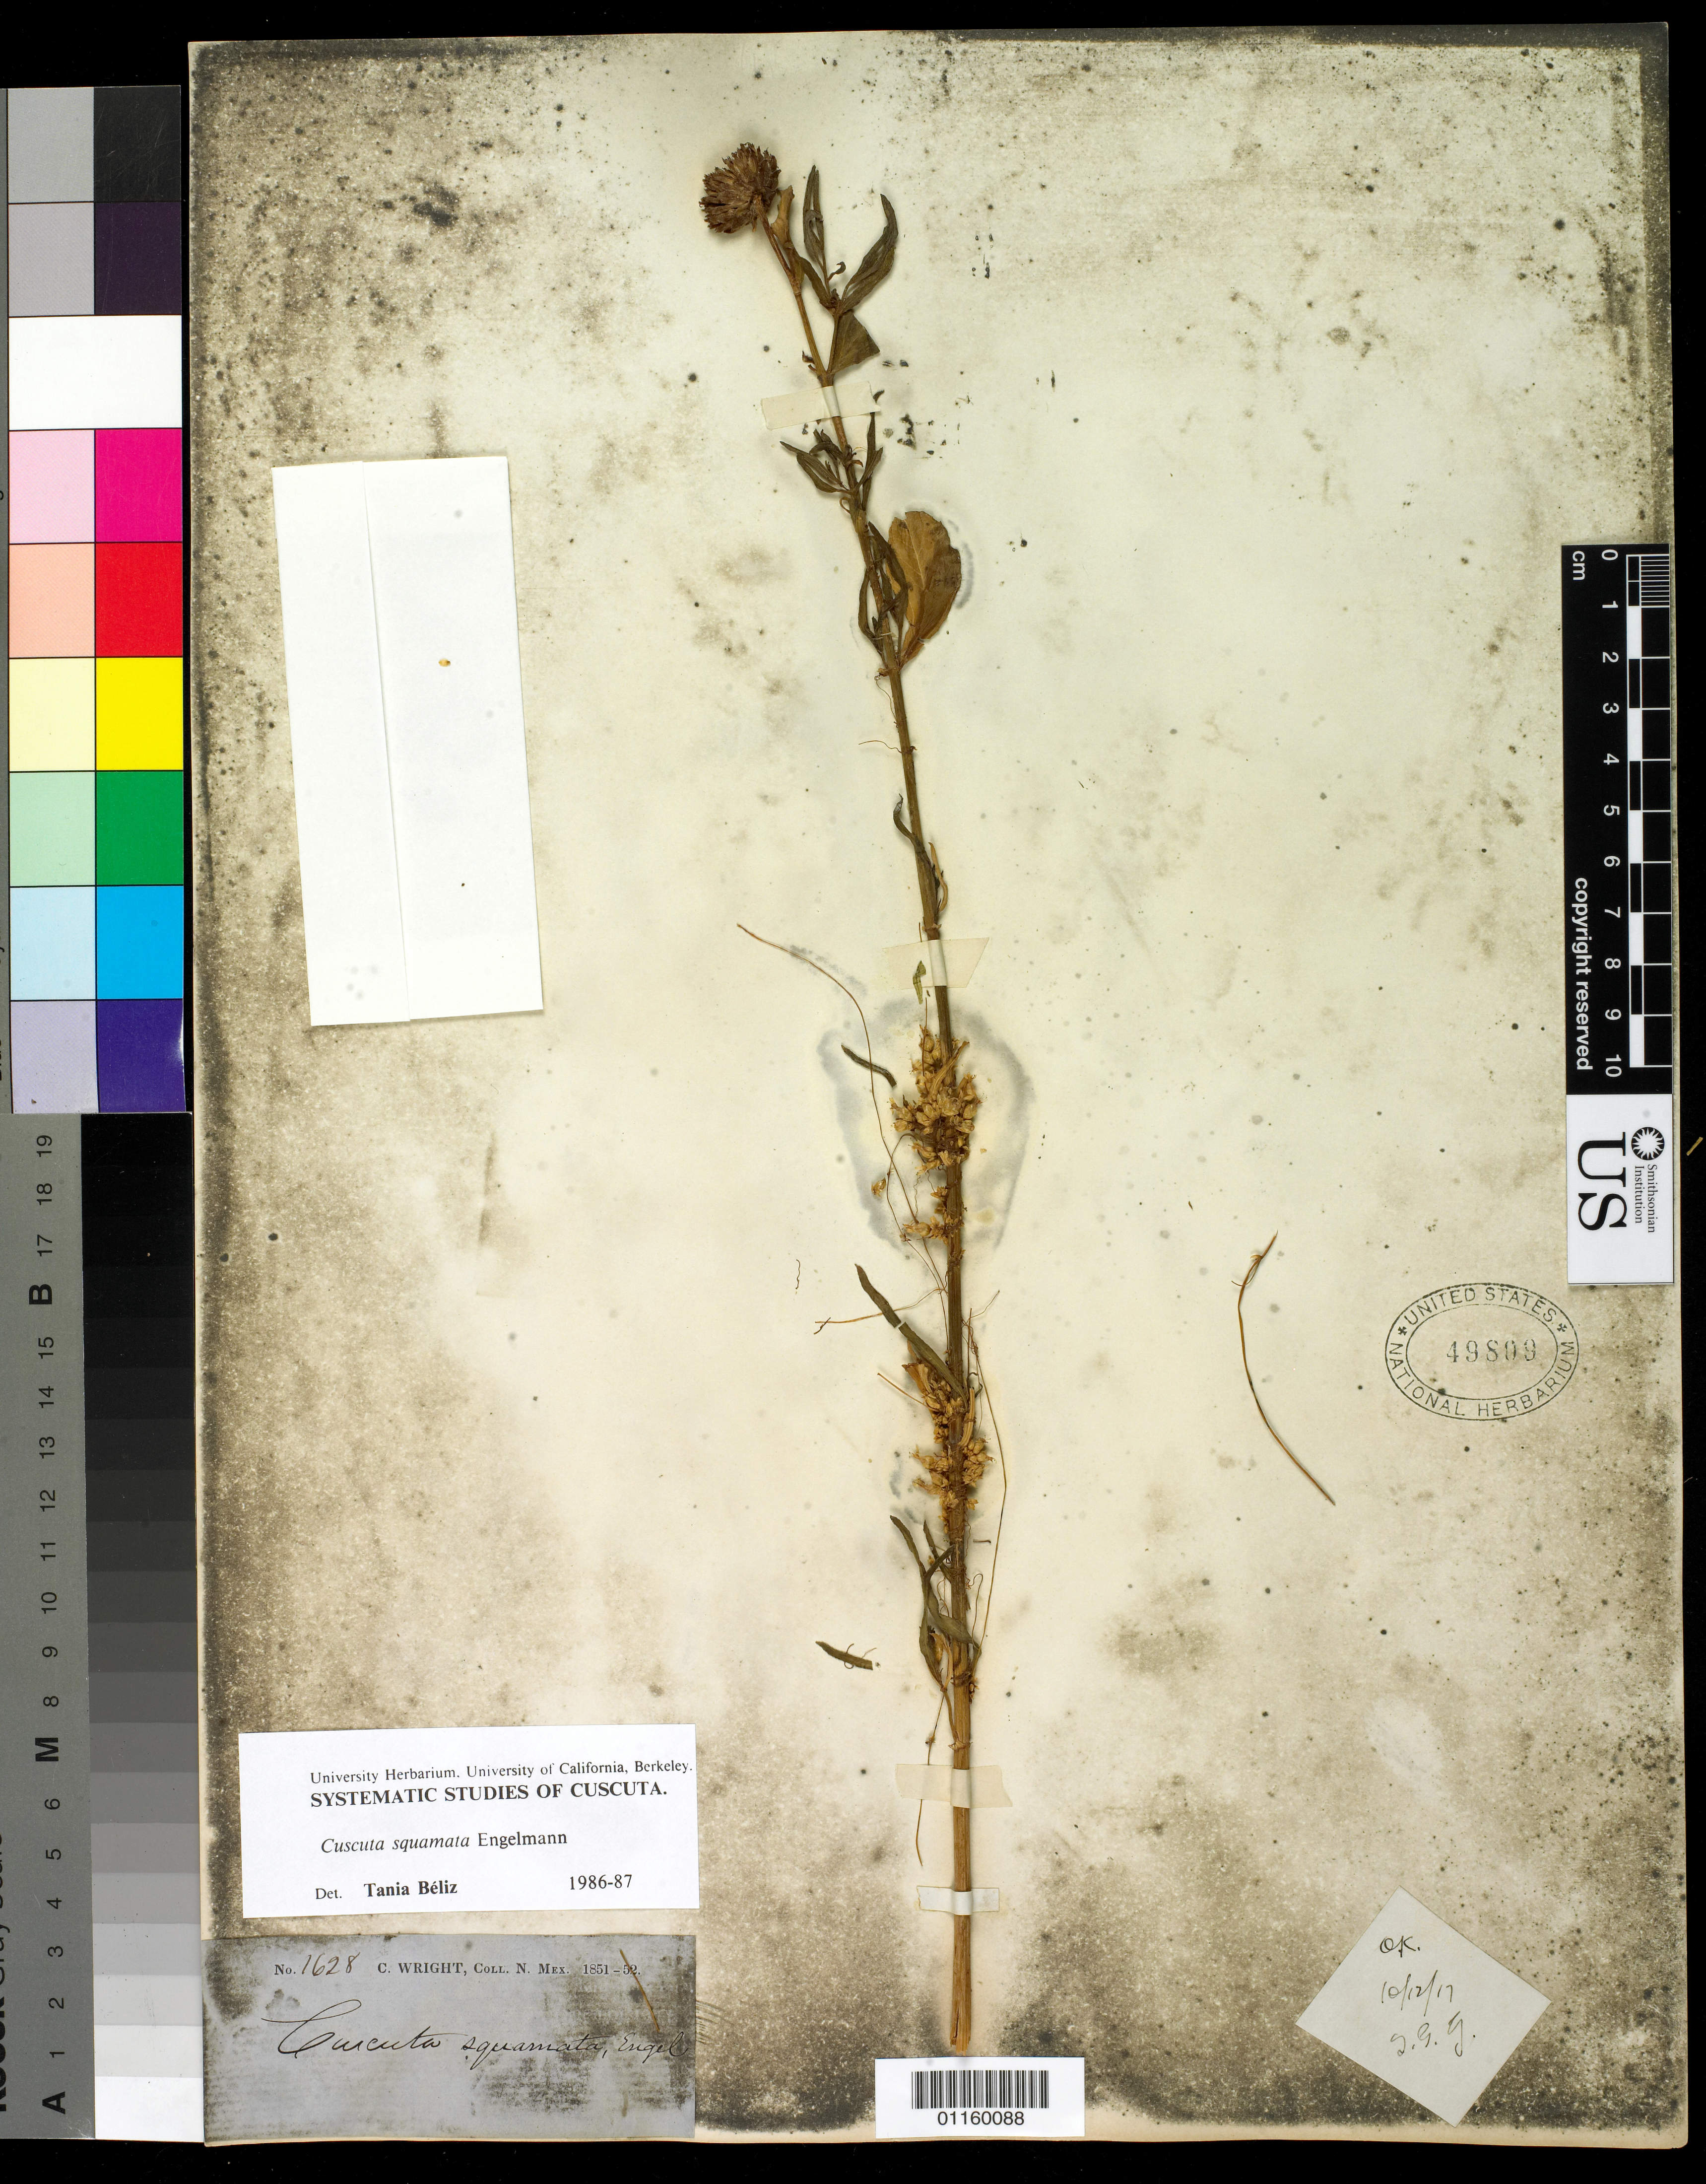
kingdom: Plantae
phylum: Tracheophyta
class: Magnoliopsida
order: Solanales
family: Convolvulaceae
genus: Cuscuta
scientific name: Cuscuta squamata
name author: Engelm.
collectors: C. Wright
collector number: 1628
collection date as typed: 1851 to -- --- 1852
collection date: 1851/1852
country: United States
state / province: New Mexico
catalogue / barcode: US 49809